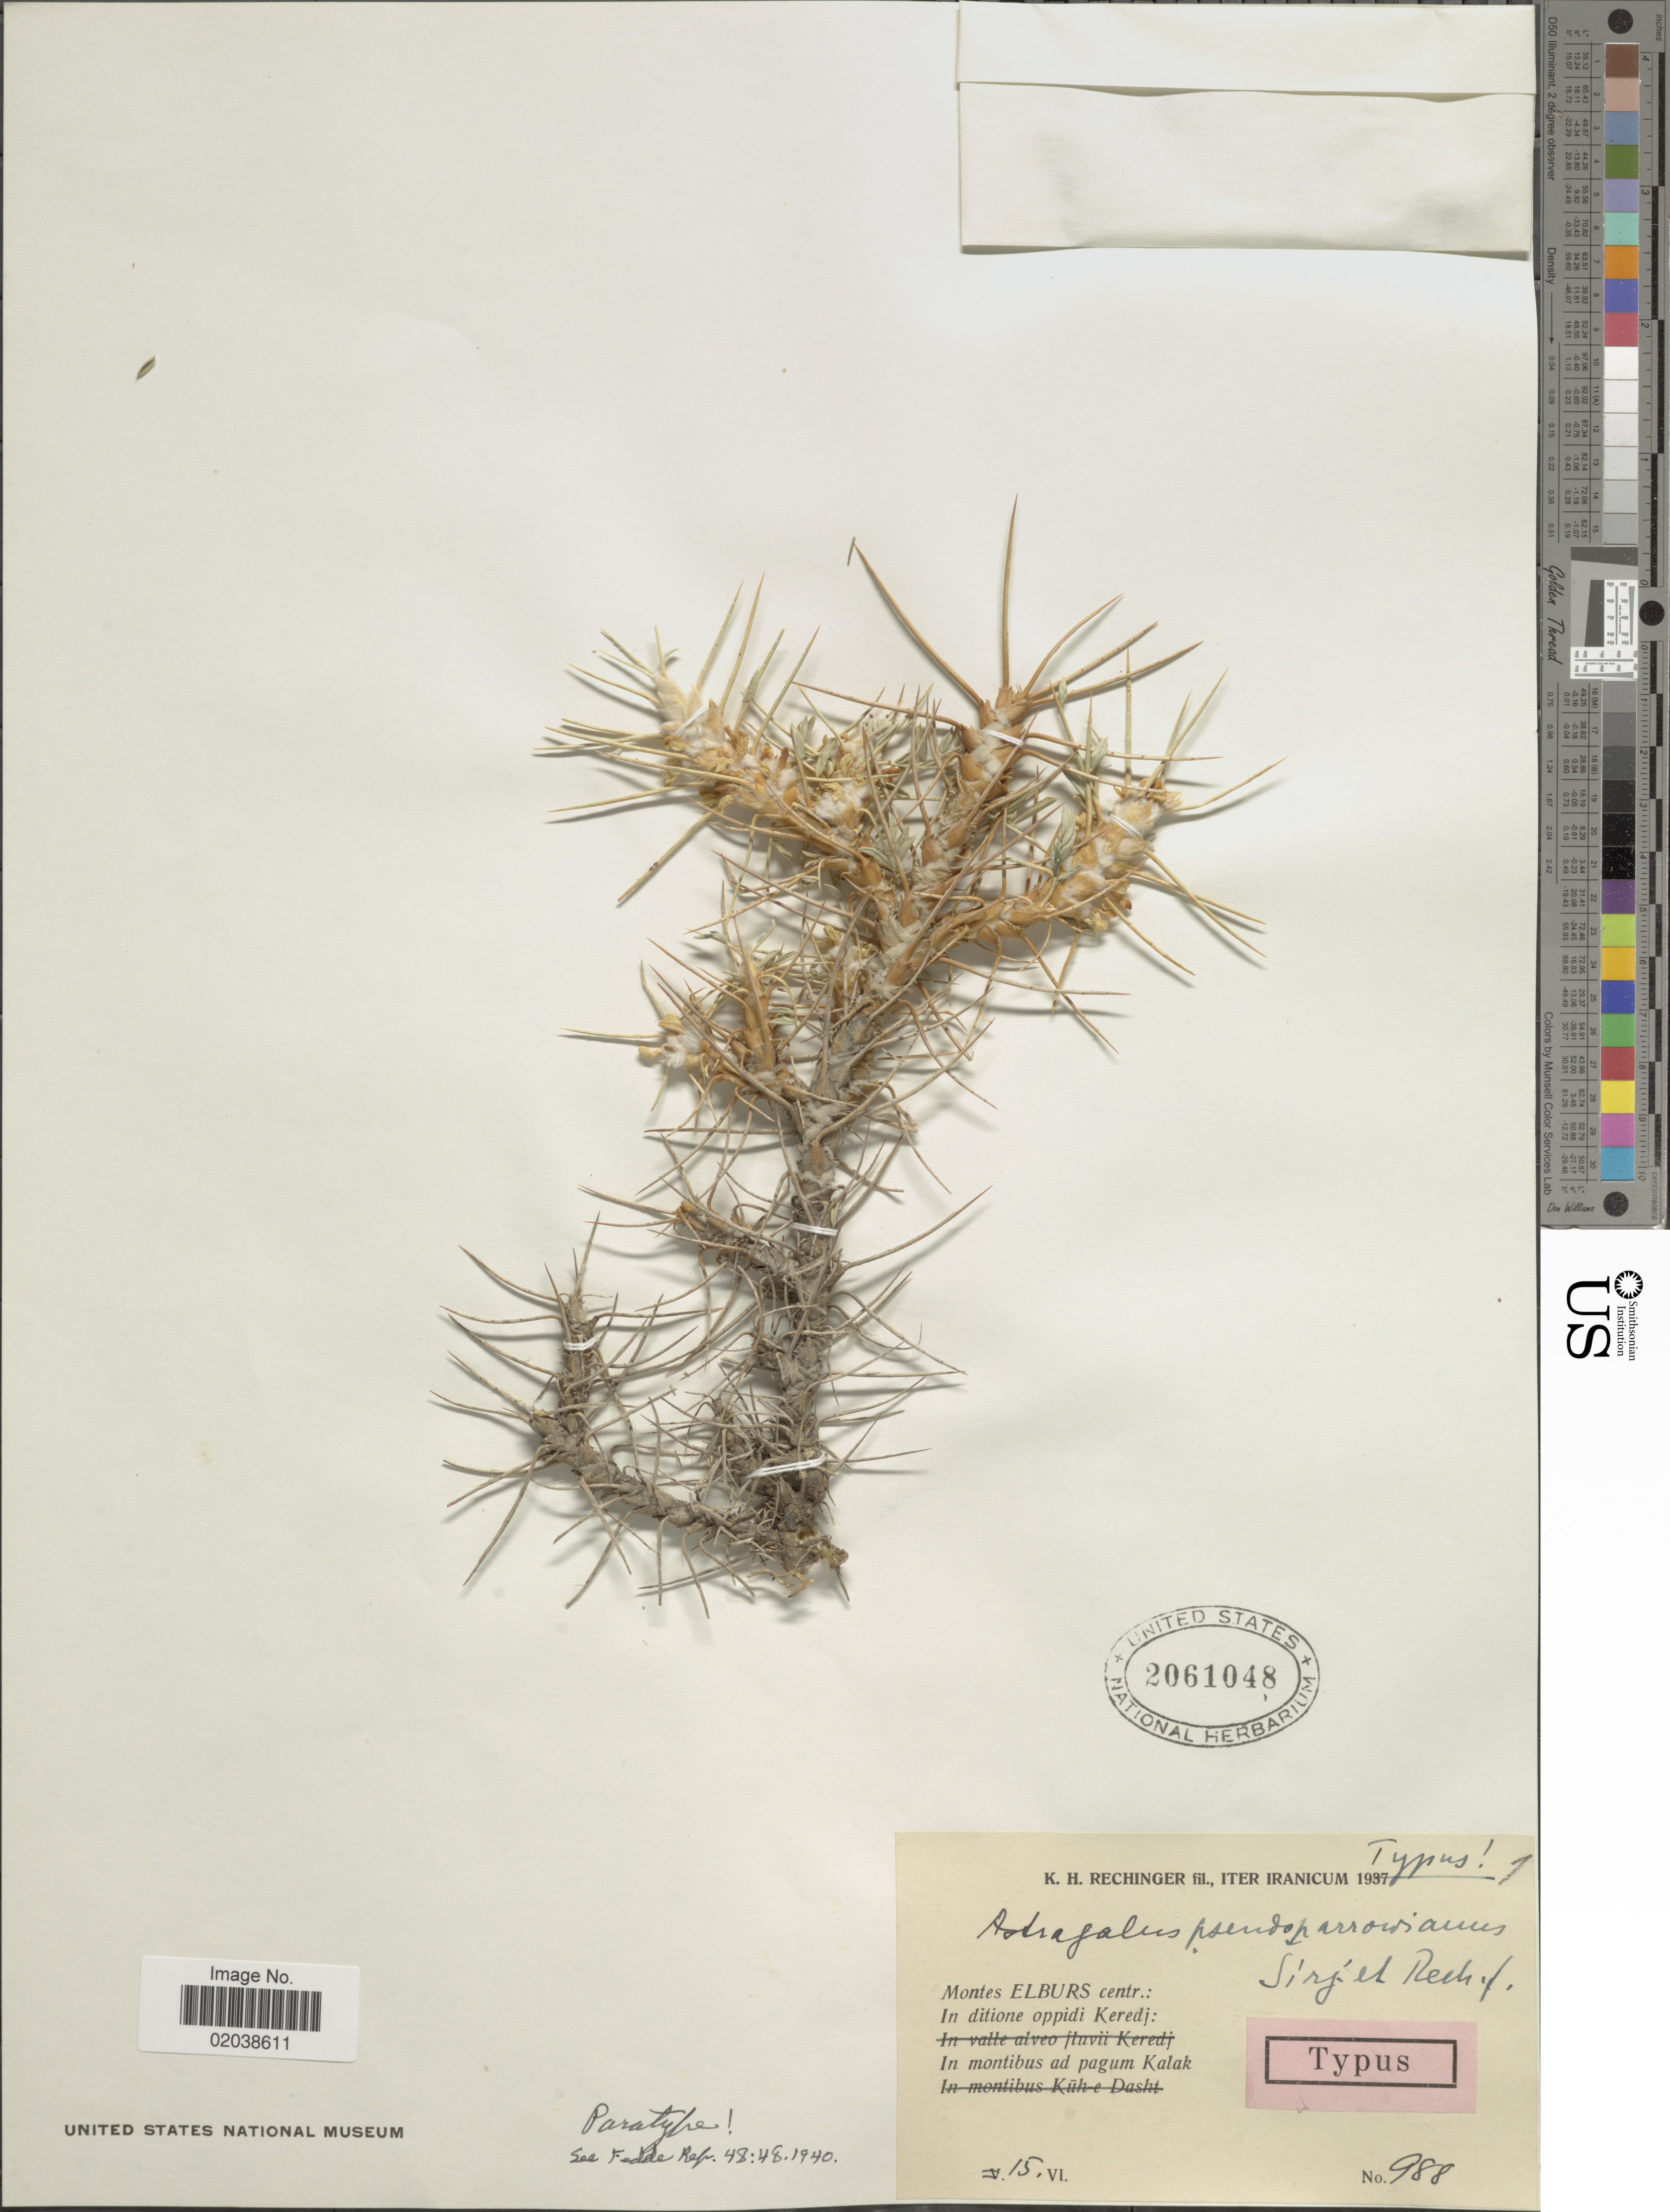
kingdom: Plantae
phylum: Tracheophyta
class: Magnoliopsida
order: Fabales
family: Fabaceae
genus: Astragalus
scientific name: Astragalus pseudoparrowianus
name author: Širj. & Rech. f.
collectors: K. H. Rechinger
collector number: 988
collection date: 1937-06-15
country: Iran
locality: Iranicum. Montes Elburs centr.: In ditione oppidi Keredj: In montibus ad pagum Kalak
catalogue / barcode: US 2061048